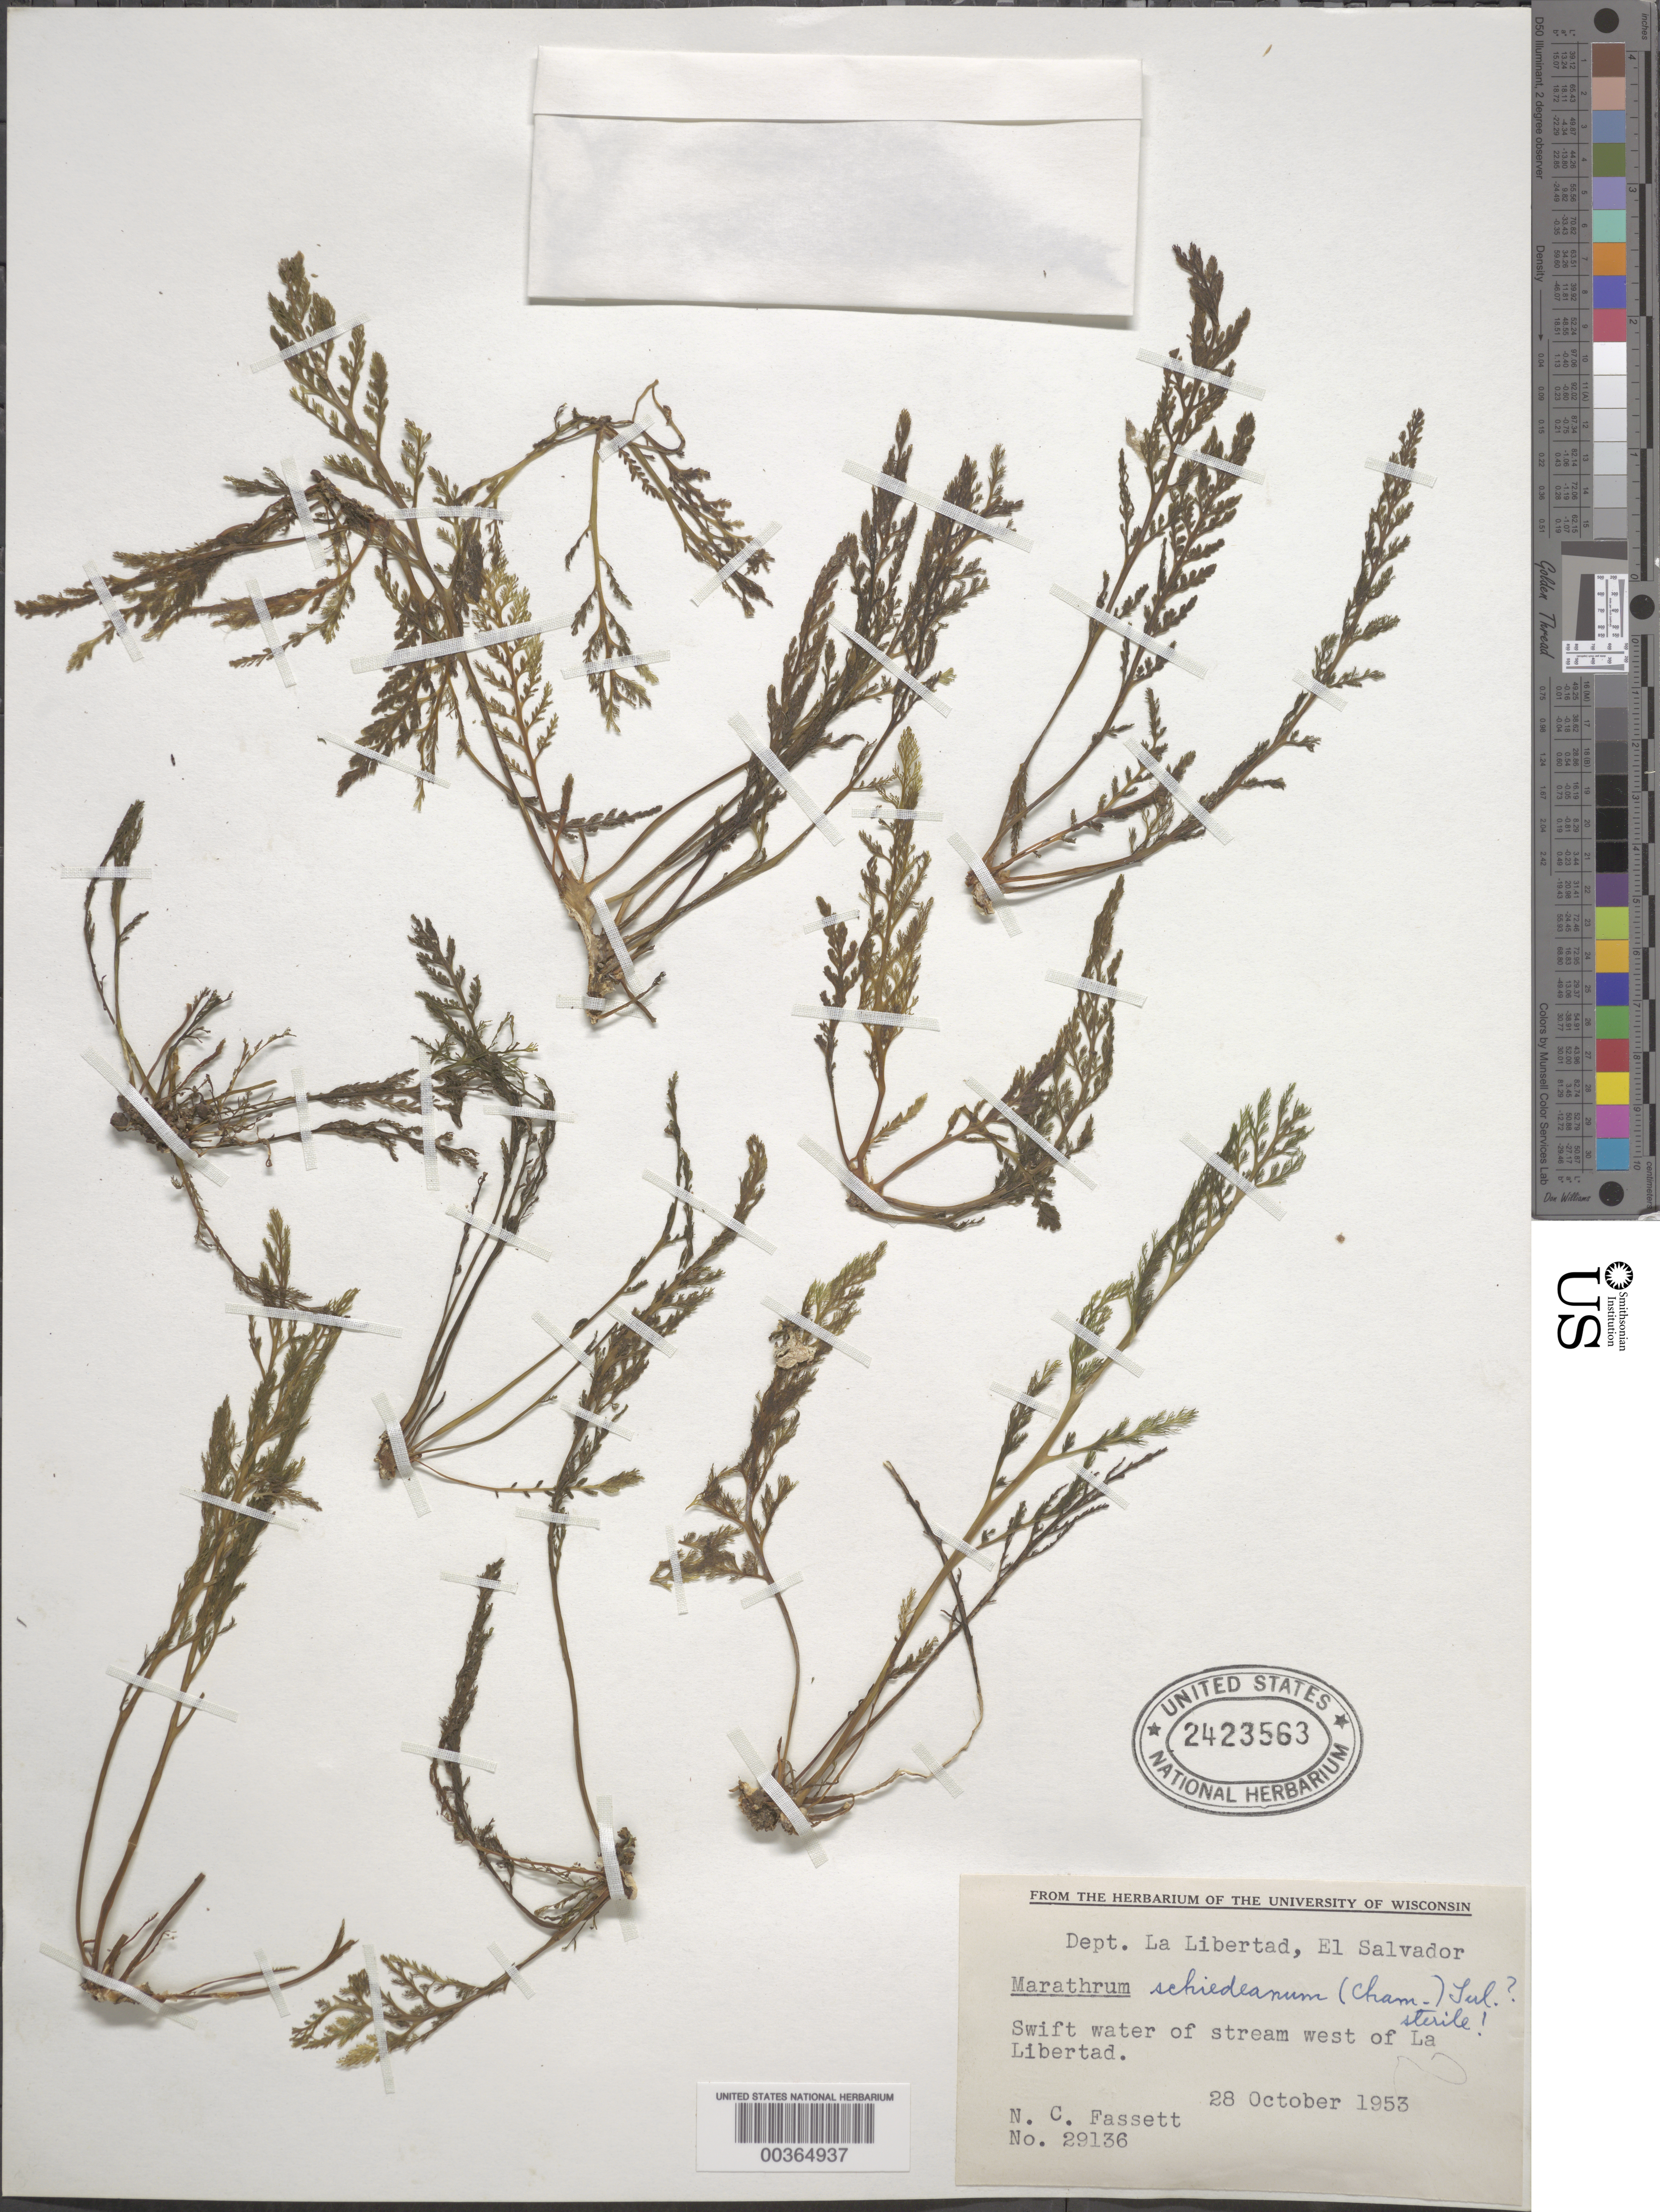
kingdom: Plantae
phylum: Tracheophyta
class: Magnoliopsida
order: Malpighiales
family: Podostemaceae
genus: Marathrum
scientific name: Marathrum schiedeanum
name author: Cham.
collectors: N. C. Fassett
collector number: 29136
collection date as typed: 28 Oct 1953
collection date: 1953-10-28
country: El Salvador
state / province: La Libertad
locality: W of la libertad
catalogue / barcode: US 2423563